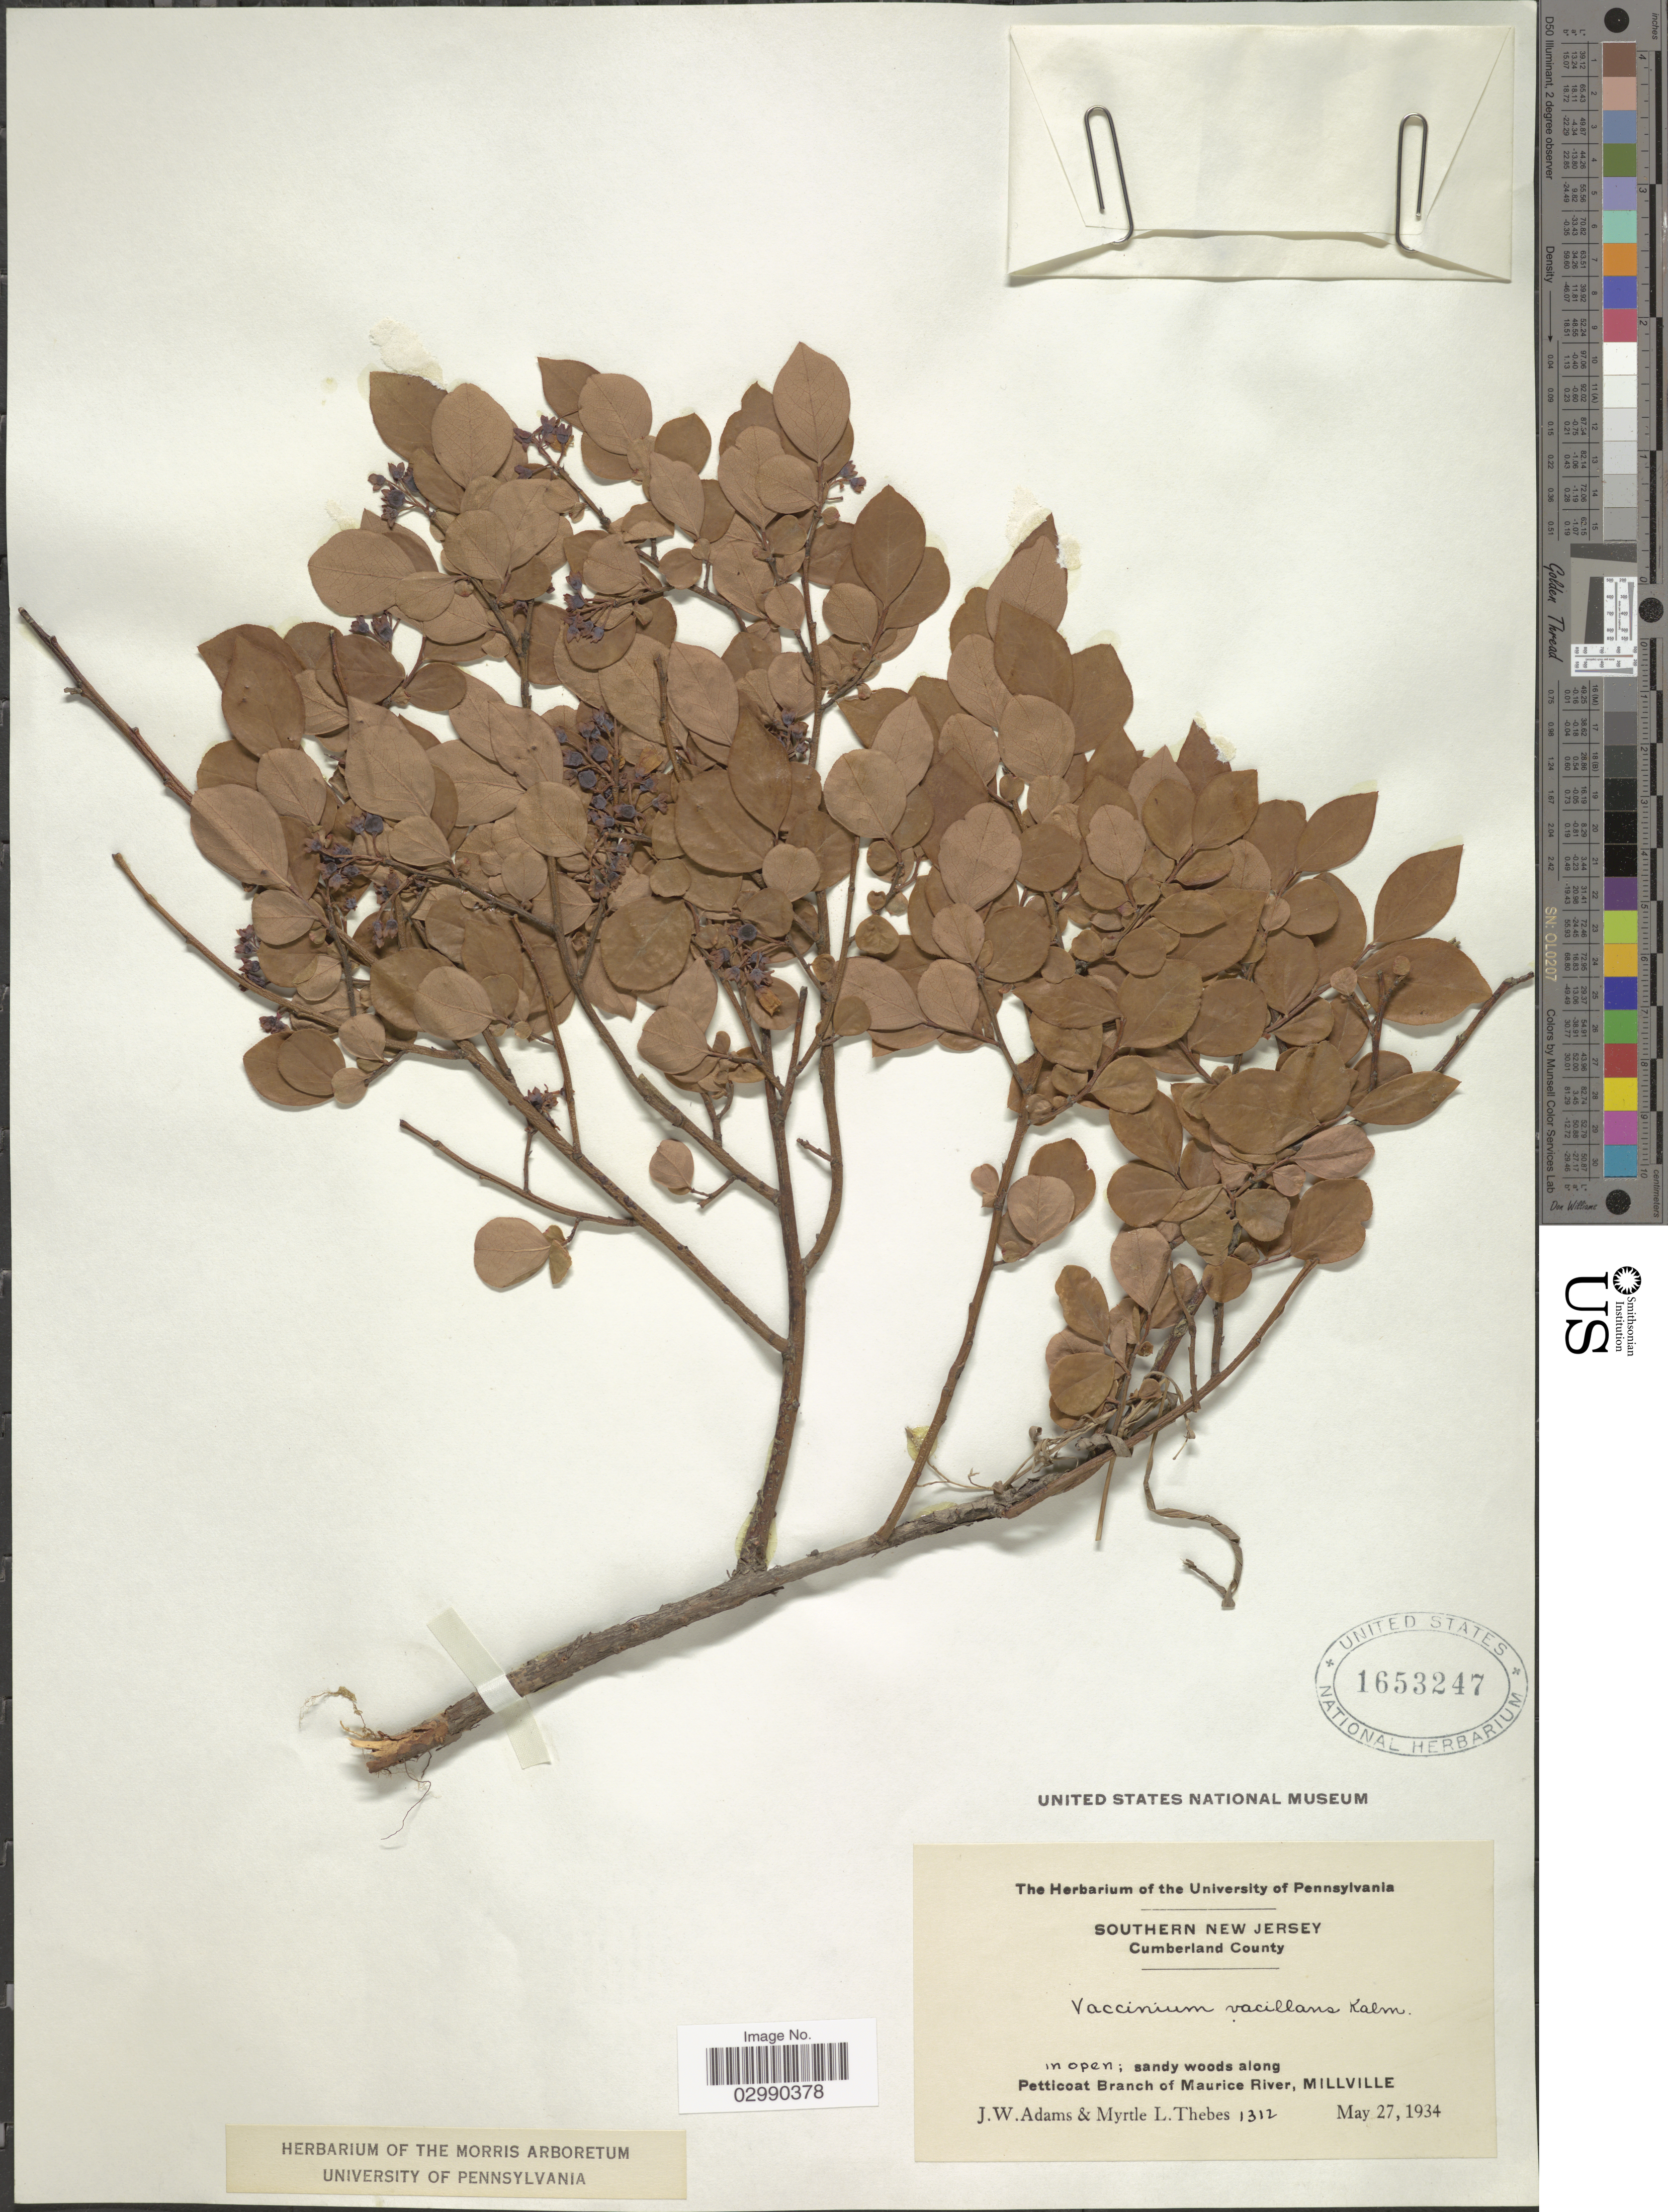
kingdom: Plantae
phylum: Tracheophyta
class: Magnoliopsida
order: Ericales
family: Ericaceae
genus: Vaccinium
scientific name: Vaccinium vacillans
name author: Kalm ex Torr.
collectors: J. Adams & M. Thebes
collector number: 1312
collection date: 1934-05-27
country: United States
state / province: New Jersey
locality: Southern New Jersey, Cumberland County, in open woods along Petticoat Branch of Maurice River, Millville.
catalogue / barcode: US 1653247